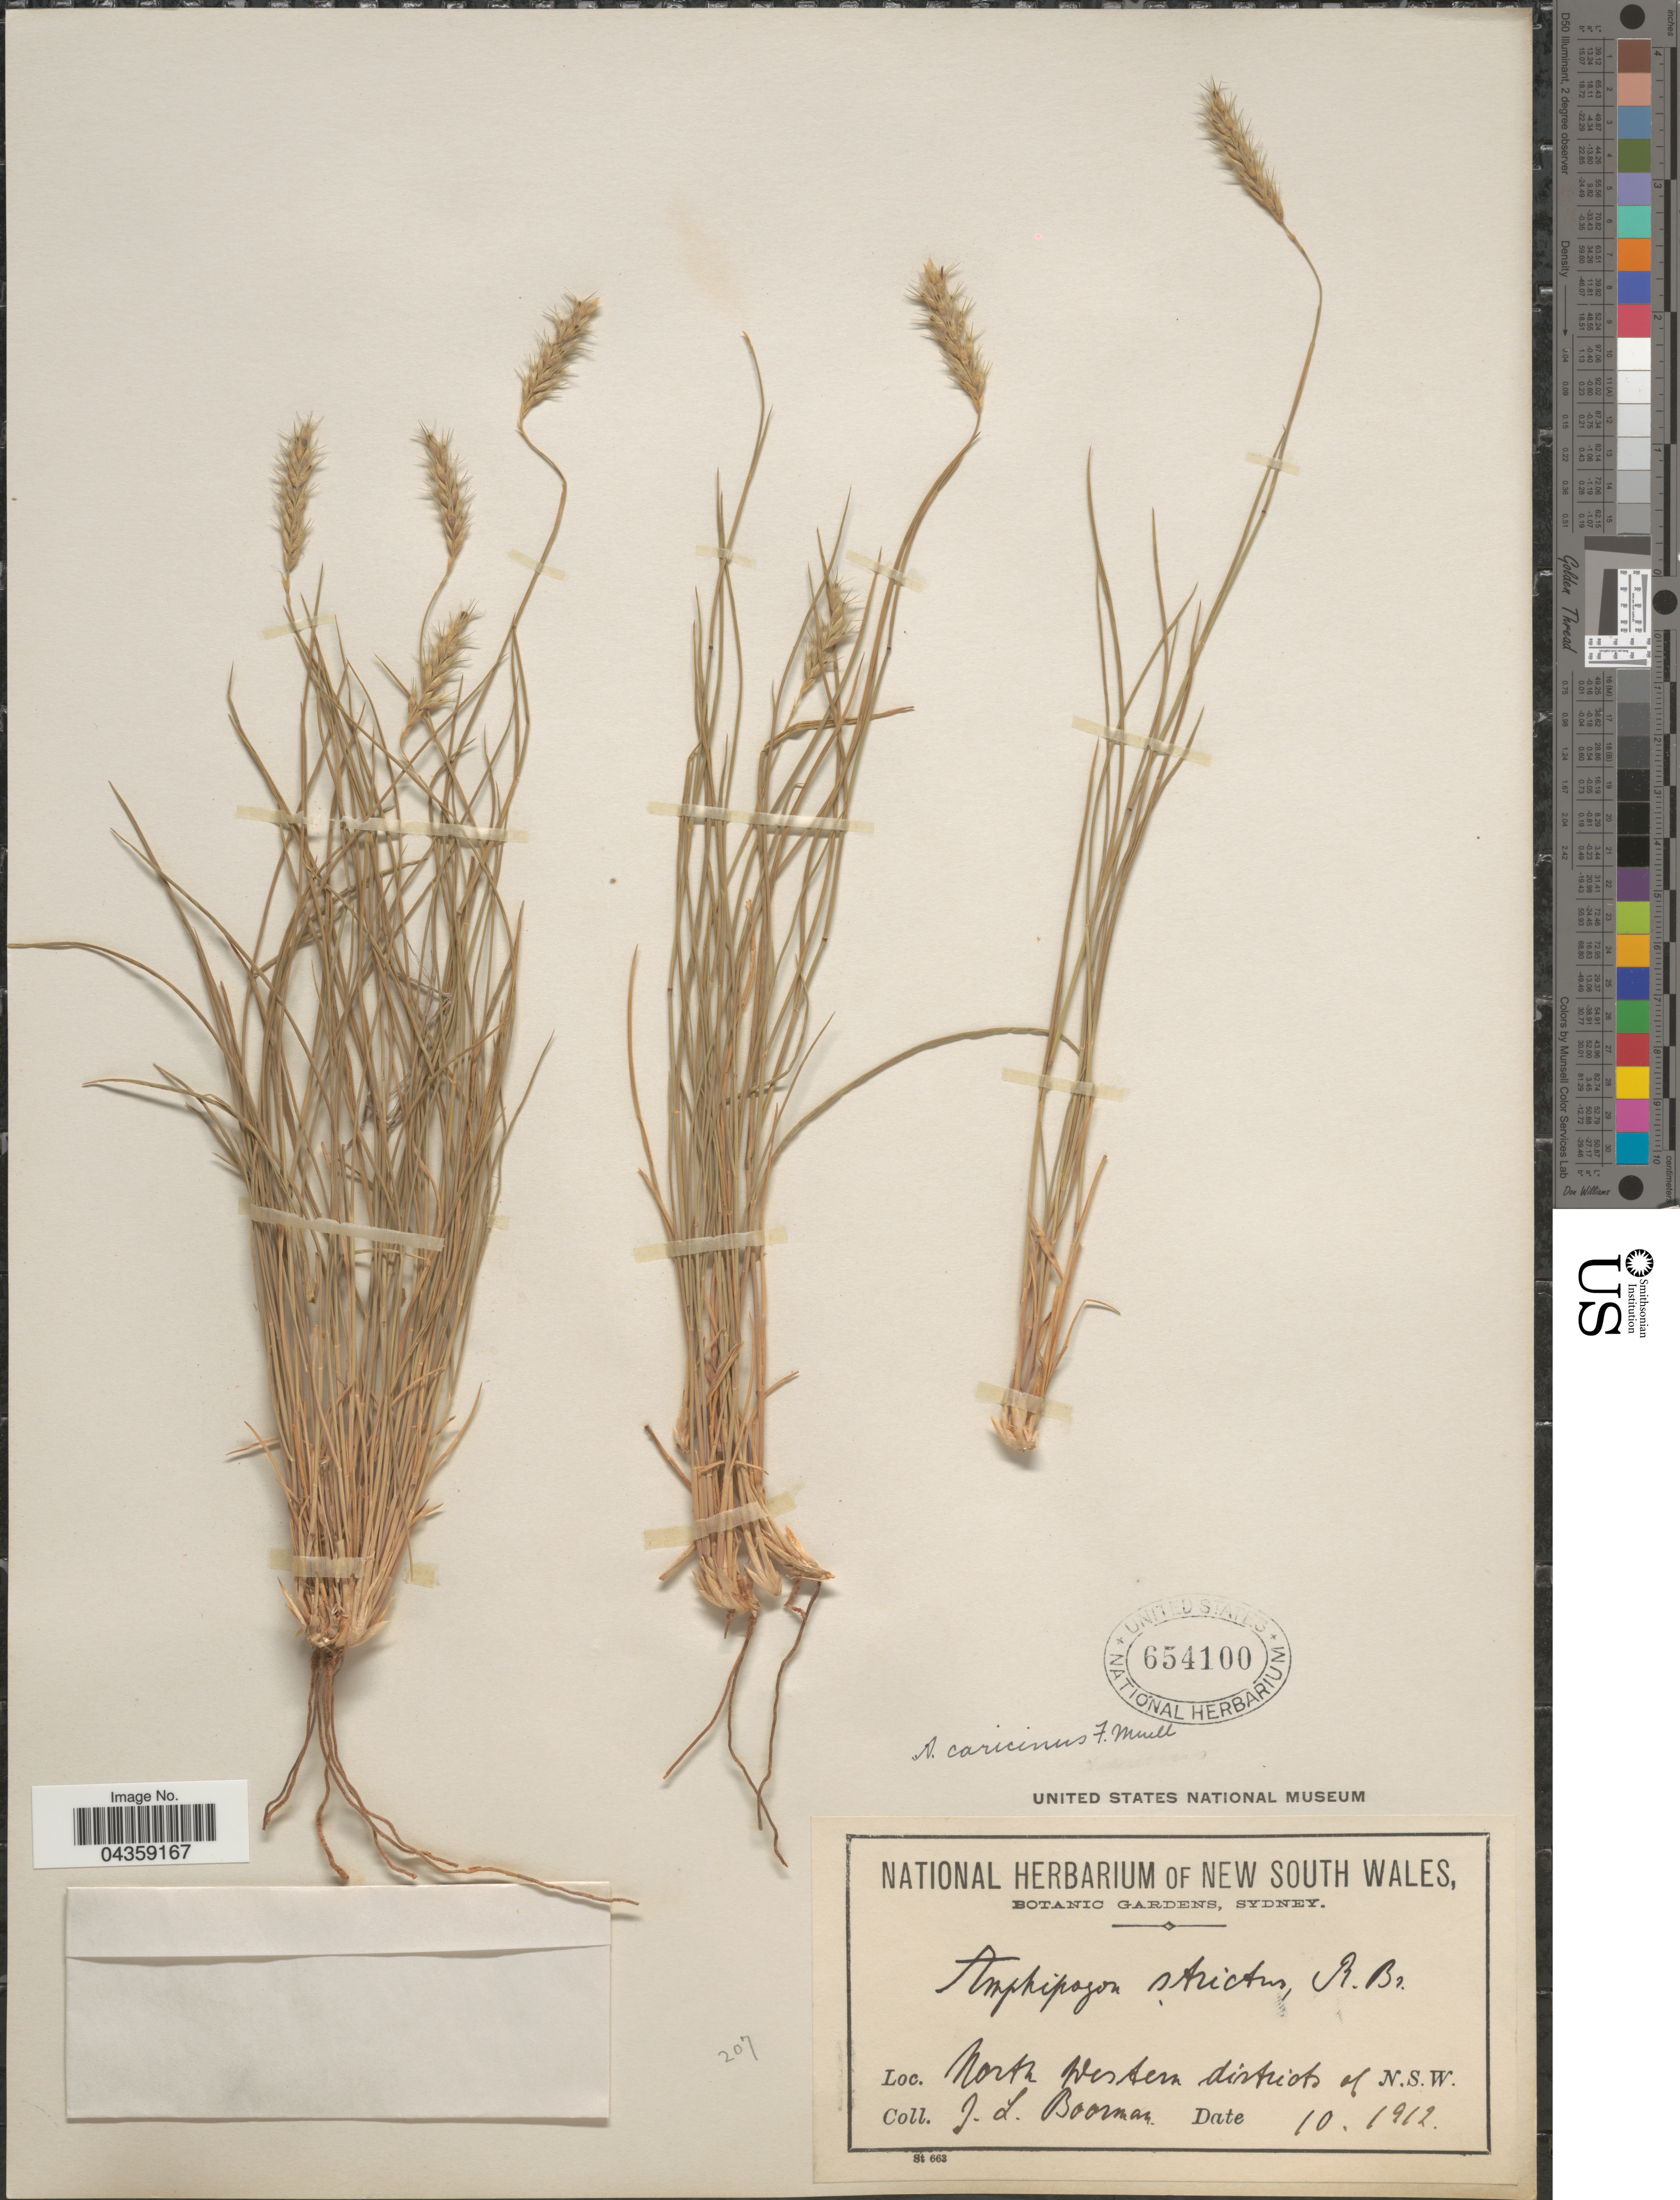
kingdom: Plantae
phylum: Tracheophyta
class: Liliopsida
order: Poales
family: Poaceae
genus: Amphipogon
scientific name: Amphipogon strictus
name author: R. Br.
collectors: J. Boorman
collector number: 207?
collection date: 1912-10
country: Australia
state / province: New South Wales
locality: North Western districts of N.S.W.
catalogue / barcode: US 654100